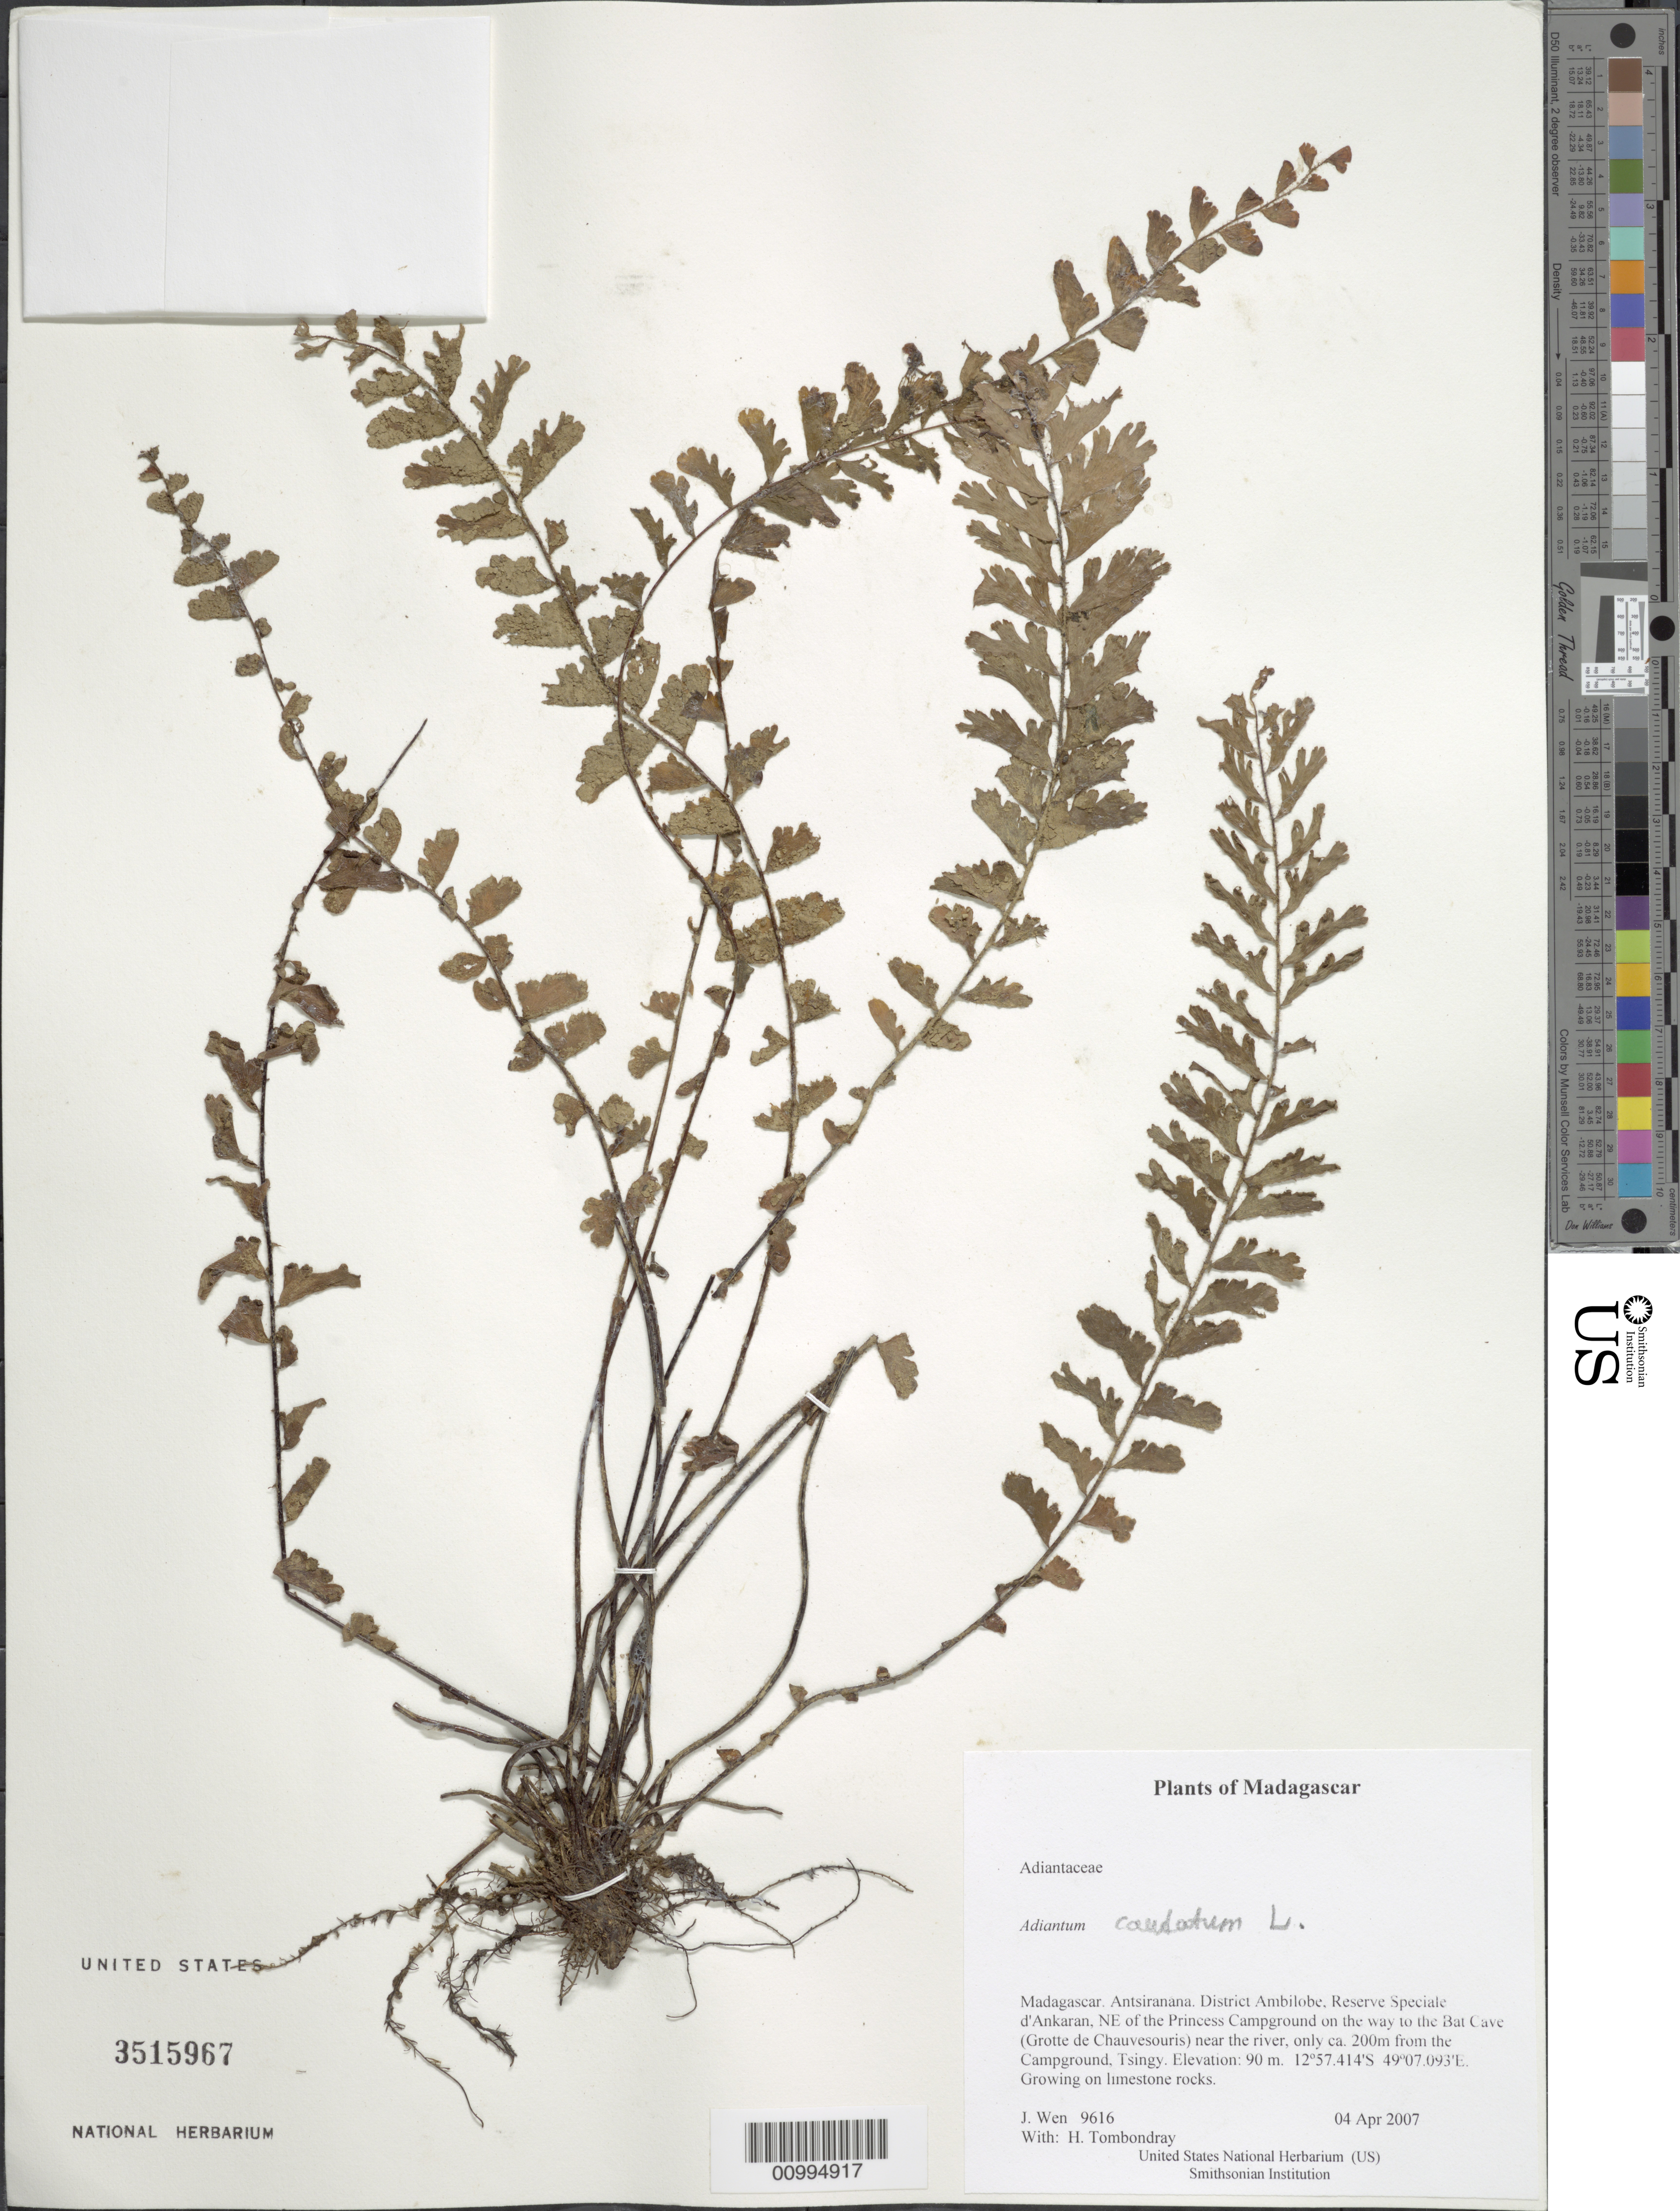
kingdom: Plantae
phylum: Tracheophyta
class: Polypodiopsida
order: Polypodiales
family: Pteridaceae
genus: Adiantum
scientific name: Adiantum caudatum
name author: L.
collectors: J. Wen & H. Tombondray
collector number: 9616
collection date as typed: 04 Apr 2007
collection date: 2007-04-04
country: Madagascar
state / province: Diana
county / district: Ambilobe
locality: District Ambilobe, Reserve Speciale d'Ankaran, NE of the Princess Campground on the way to the Bat Cave (Grotte de Chauvesouris) near the river, only ca. 200m from the Campground, Tsingy.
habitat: Growing on limestone rocks.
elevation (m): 90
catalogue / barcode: US 3515967